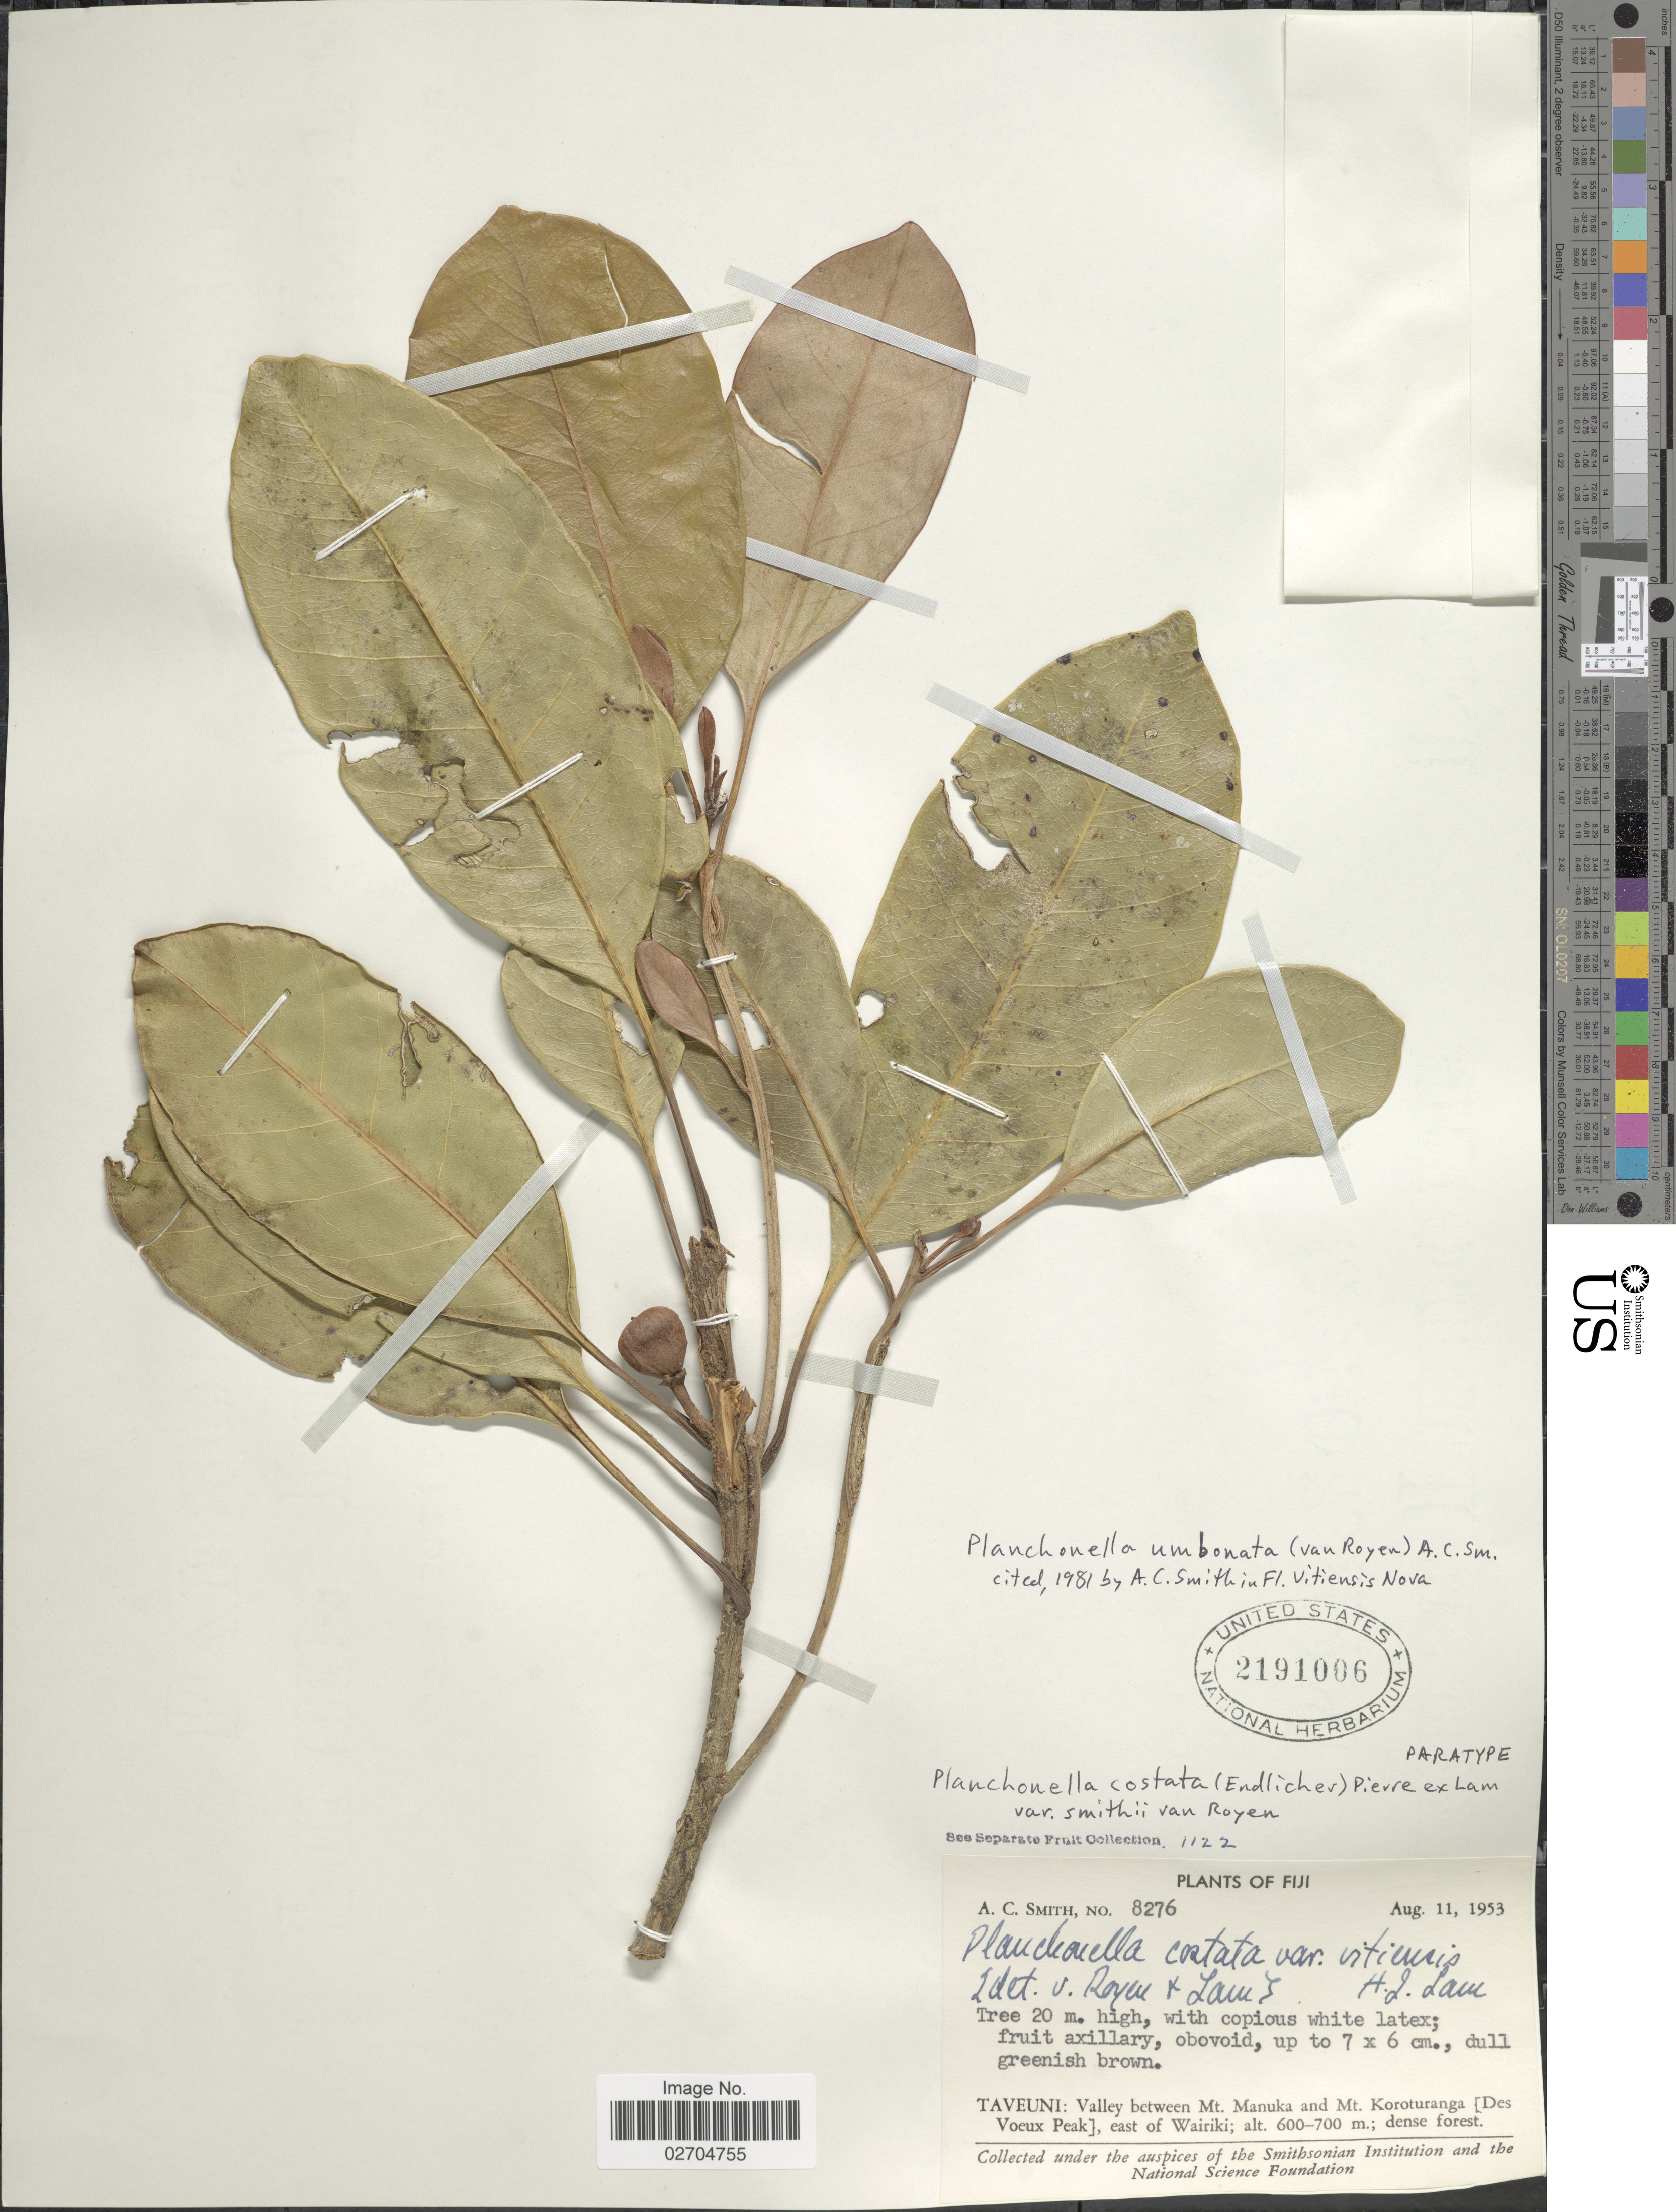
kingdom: Plantae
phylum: Tracheophyta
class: Magnoliopsida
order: Ericales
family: Sapotaceae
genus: Planchonella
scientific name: Planchonella umbonata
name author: (P. Royen) A.C. Sm.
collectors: A. C. Smith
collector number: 8276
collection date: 1953-08-11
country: Fiji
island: Taveuni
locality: Valley between Mt. Manuka and Mt. Koroturanga (Des Voeux Peak) east of Wairiki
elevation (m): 600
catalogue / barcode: US 2191006